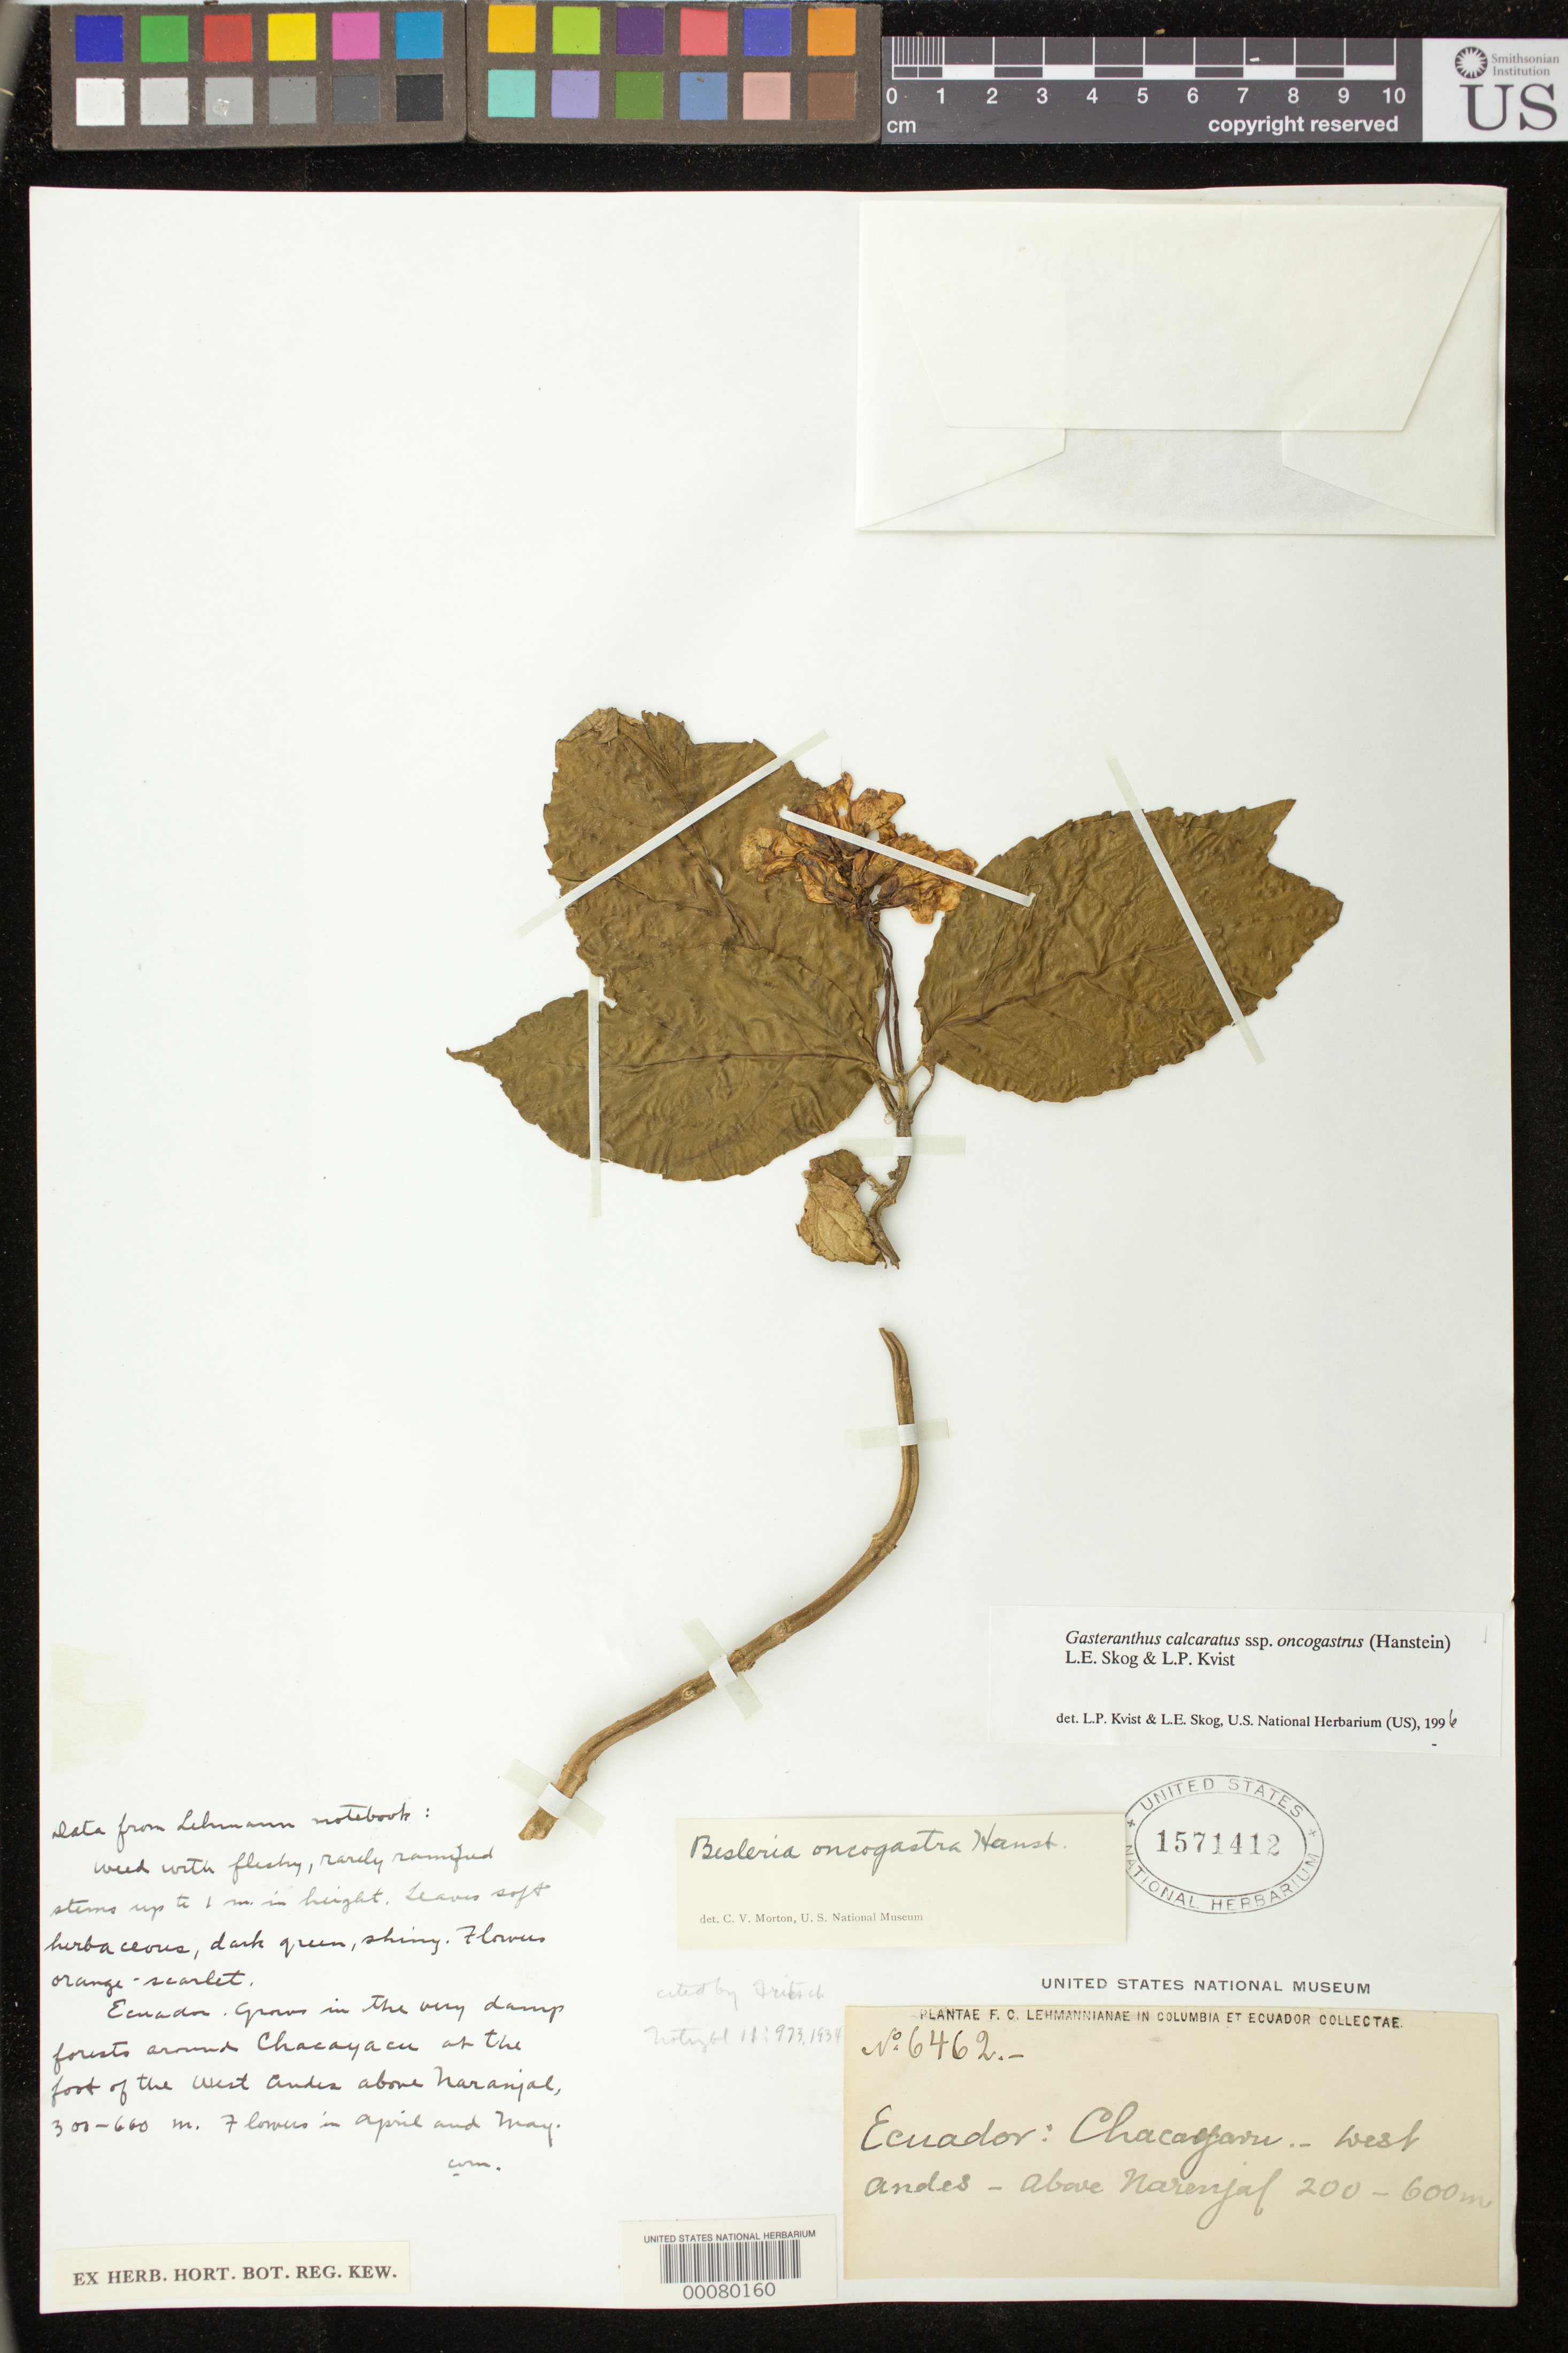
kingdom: Plantae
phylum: Tracheophyta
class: Magnoliopsida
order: Lamiales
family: Gesneriaceae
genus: Sinningia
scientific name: Sinningia incarnata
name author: (Aubl.) D.L. Denham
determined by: Skog, Laurence E.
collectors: F. C. Lehmann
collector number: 6462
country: Ecuador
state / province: Pichincha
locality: Around Chacayacu, at the foot of the west Andes above Narenjal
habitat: Grows in the very damp forests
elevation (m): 200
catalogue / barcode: US 1571412